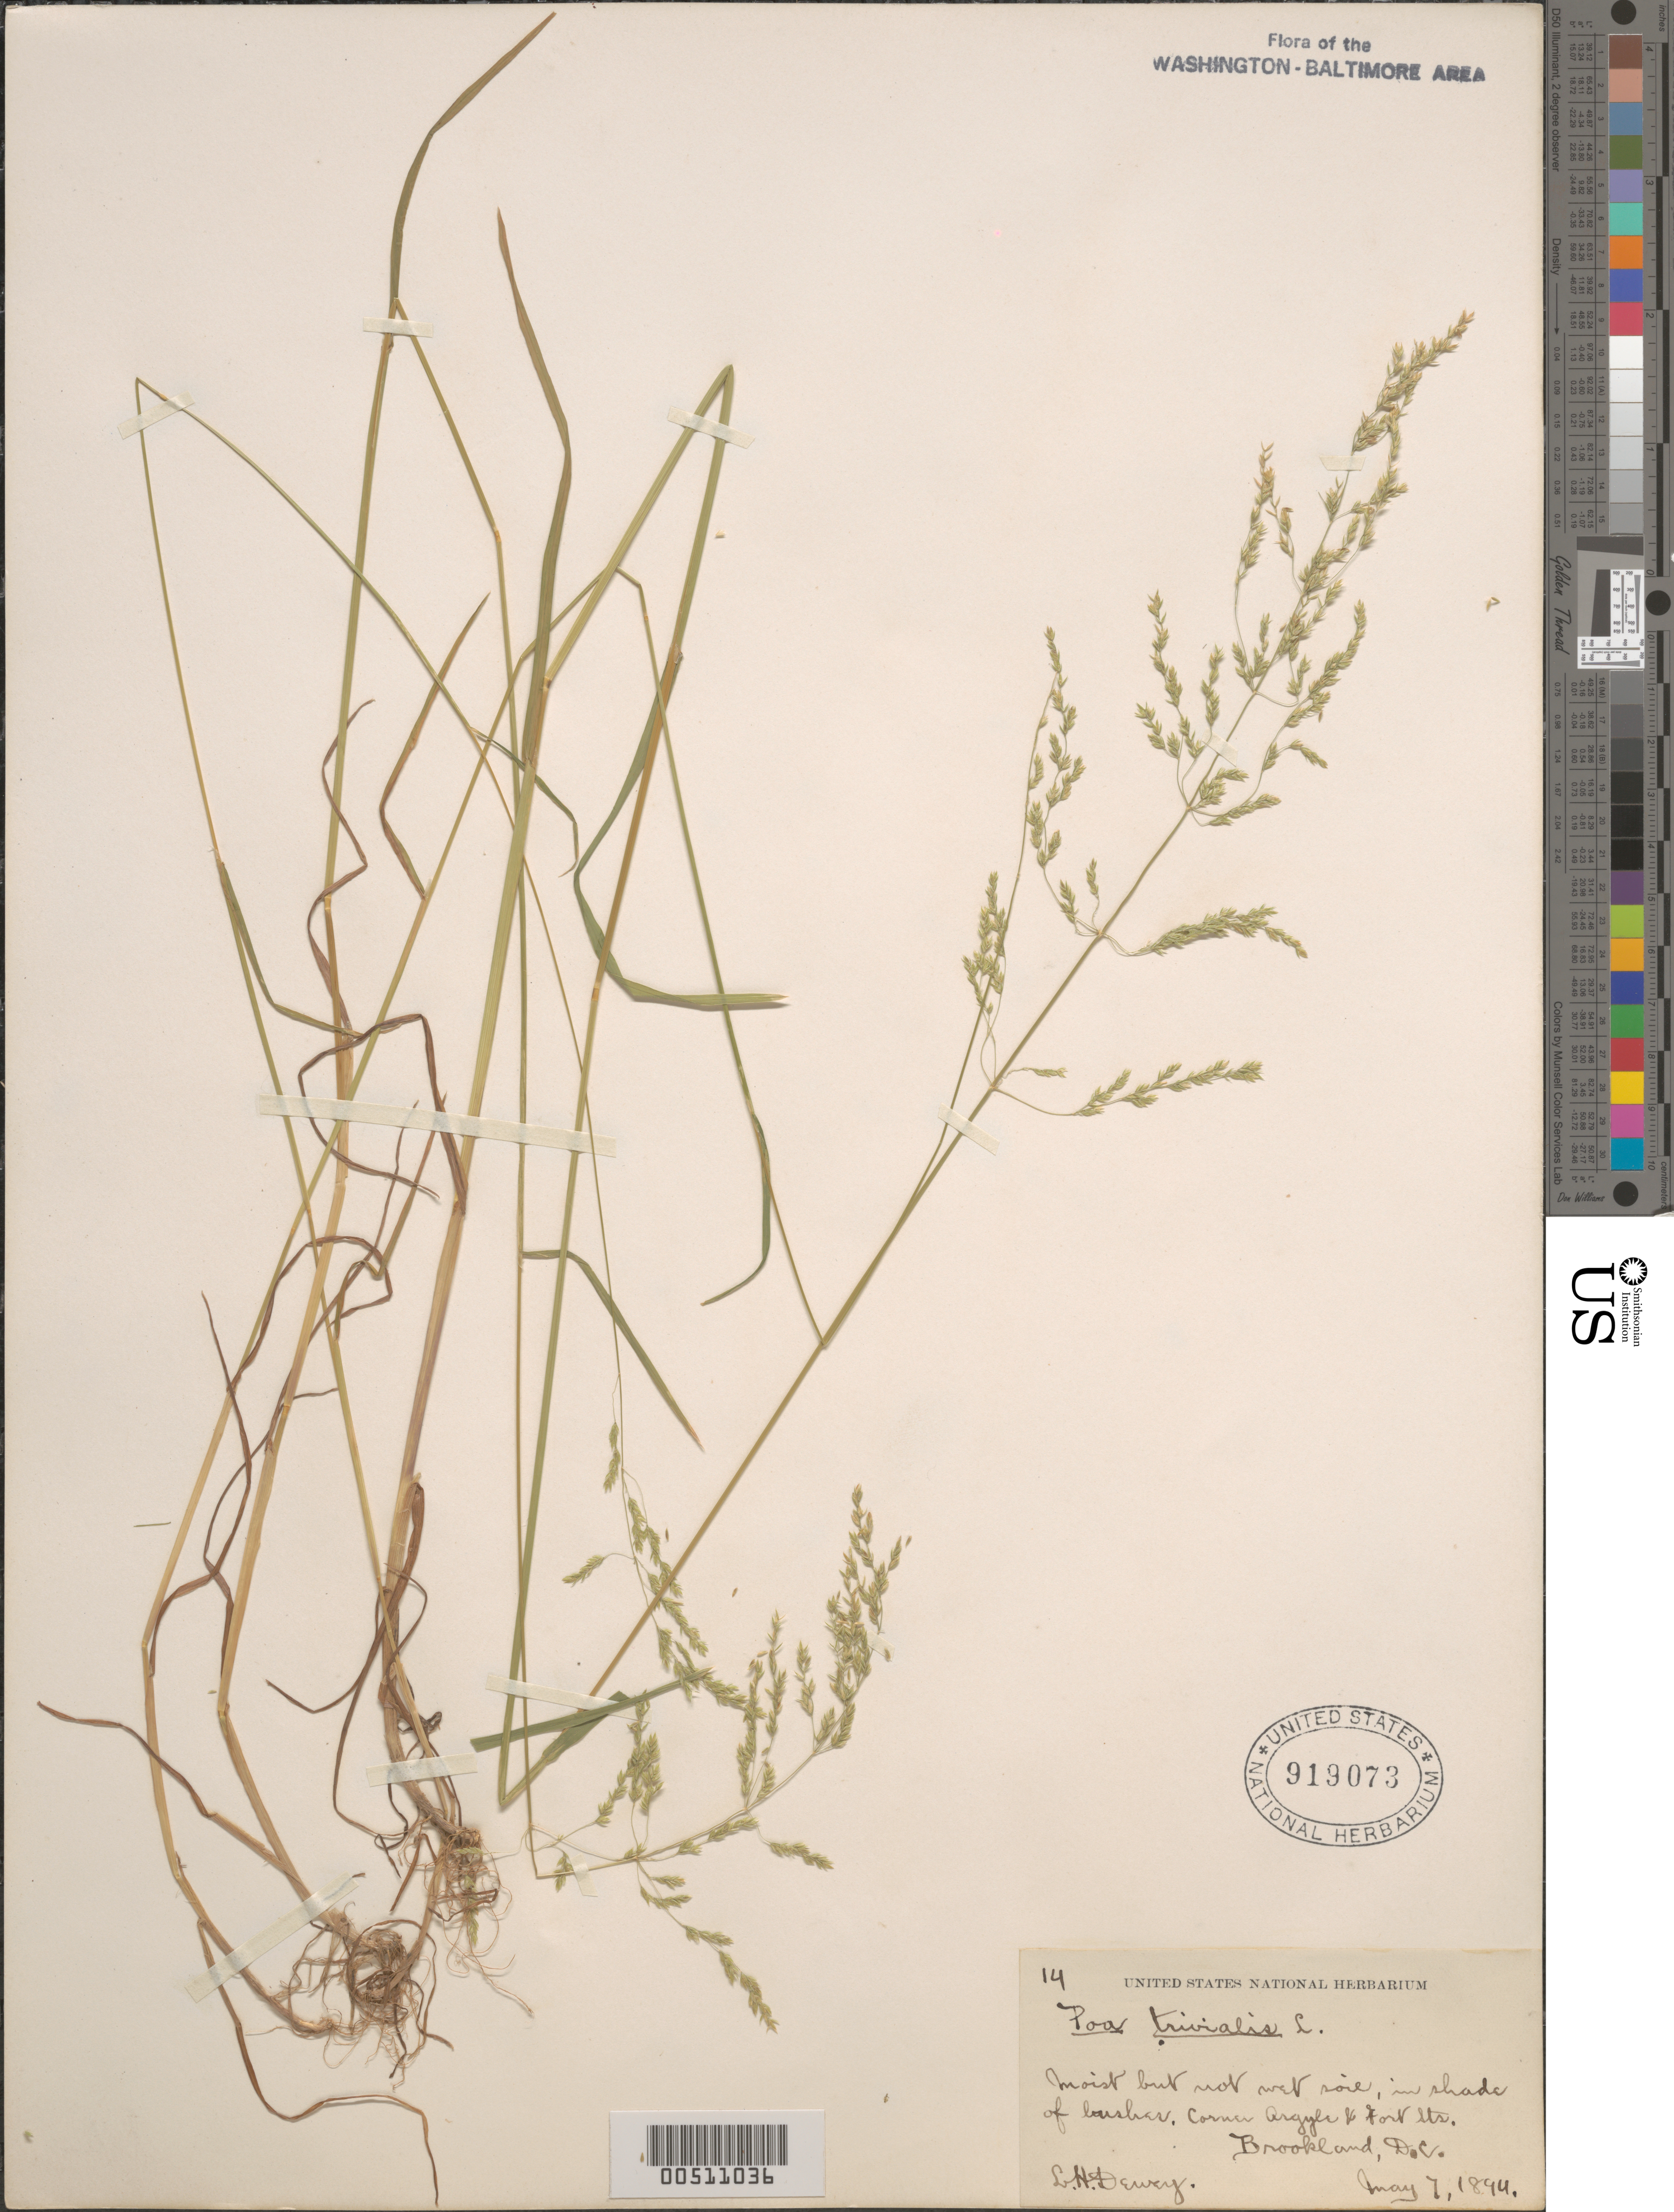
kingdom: Plantae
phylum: Tracheophyta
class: Liliopsida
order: Poales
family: Poaceae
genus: Poa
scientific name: Poa trivialis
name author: L.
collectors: L. H. Dewey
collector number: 14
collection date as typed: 07 May 1894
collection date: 1894-05-07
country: United States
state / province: District of Columbia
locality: Brookland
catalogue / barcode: US 919073